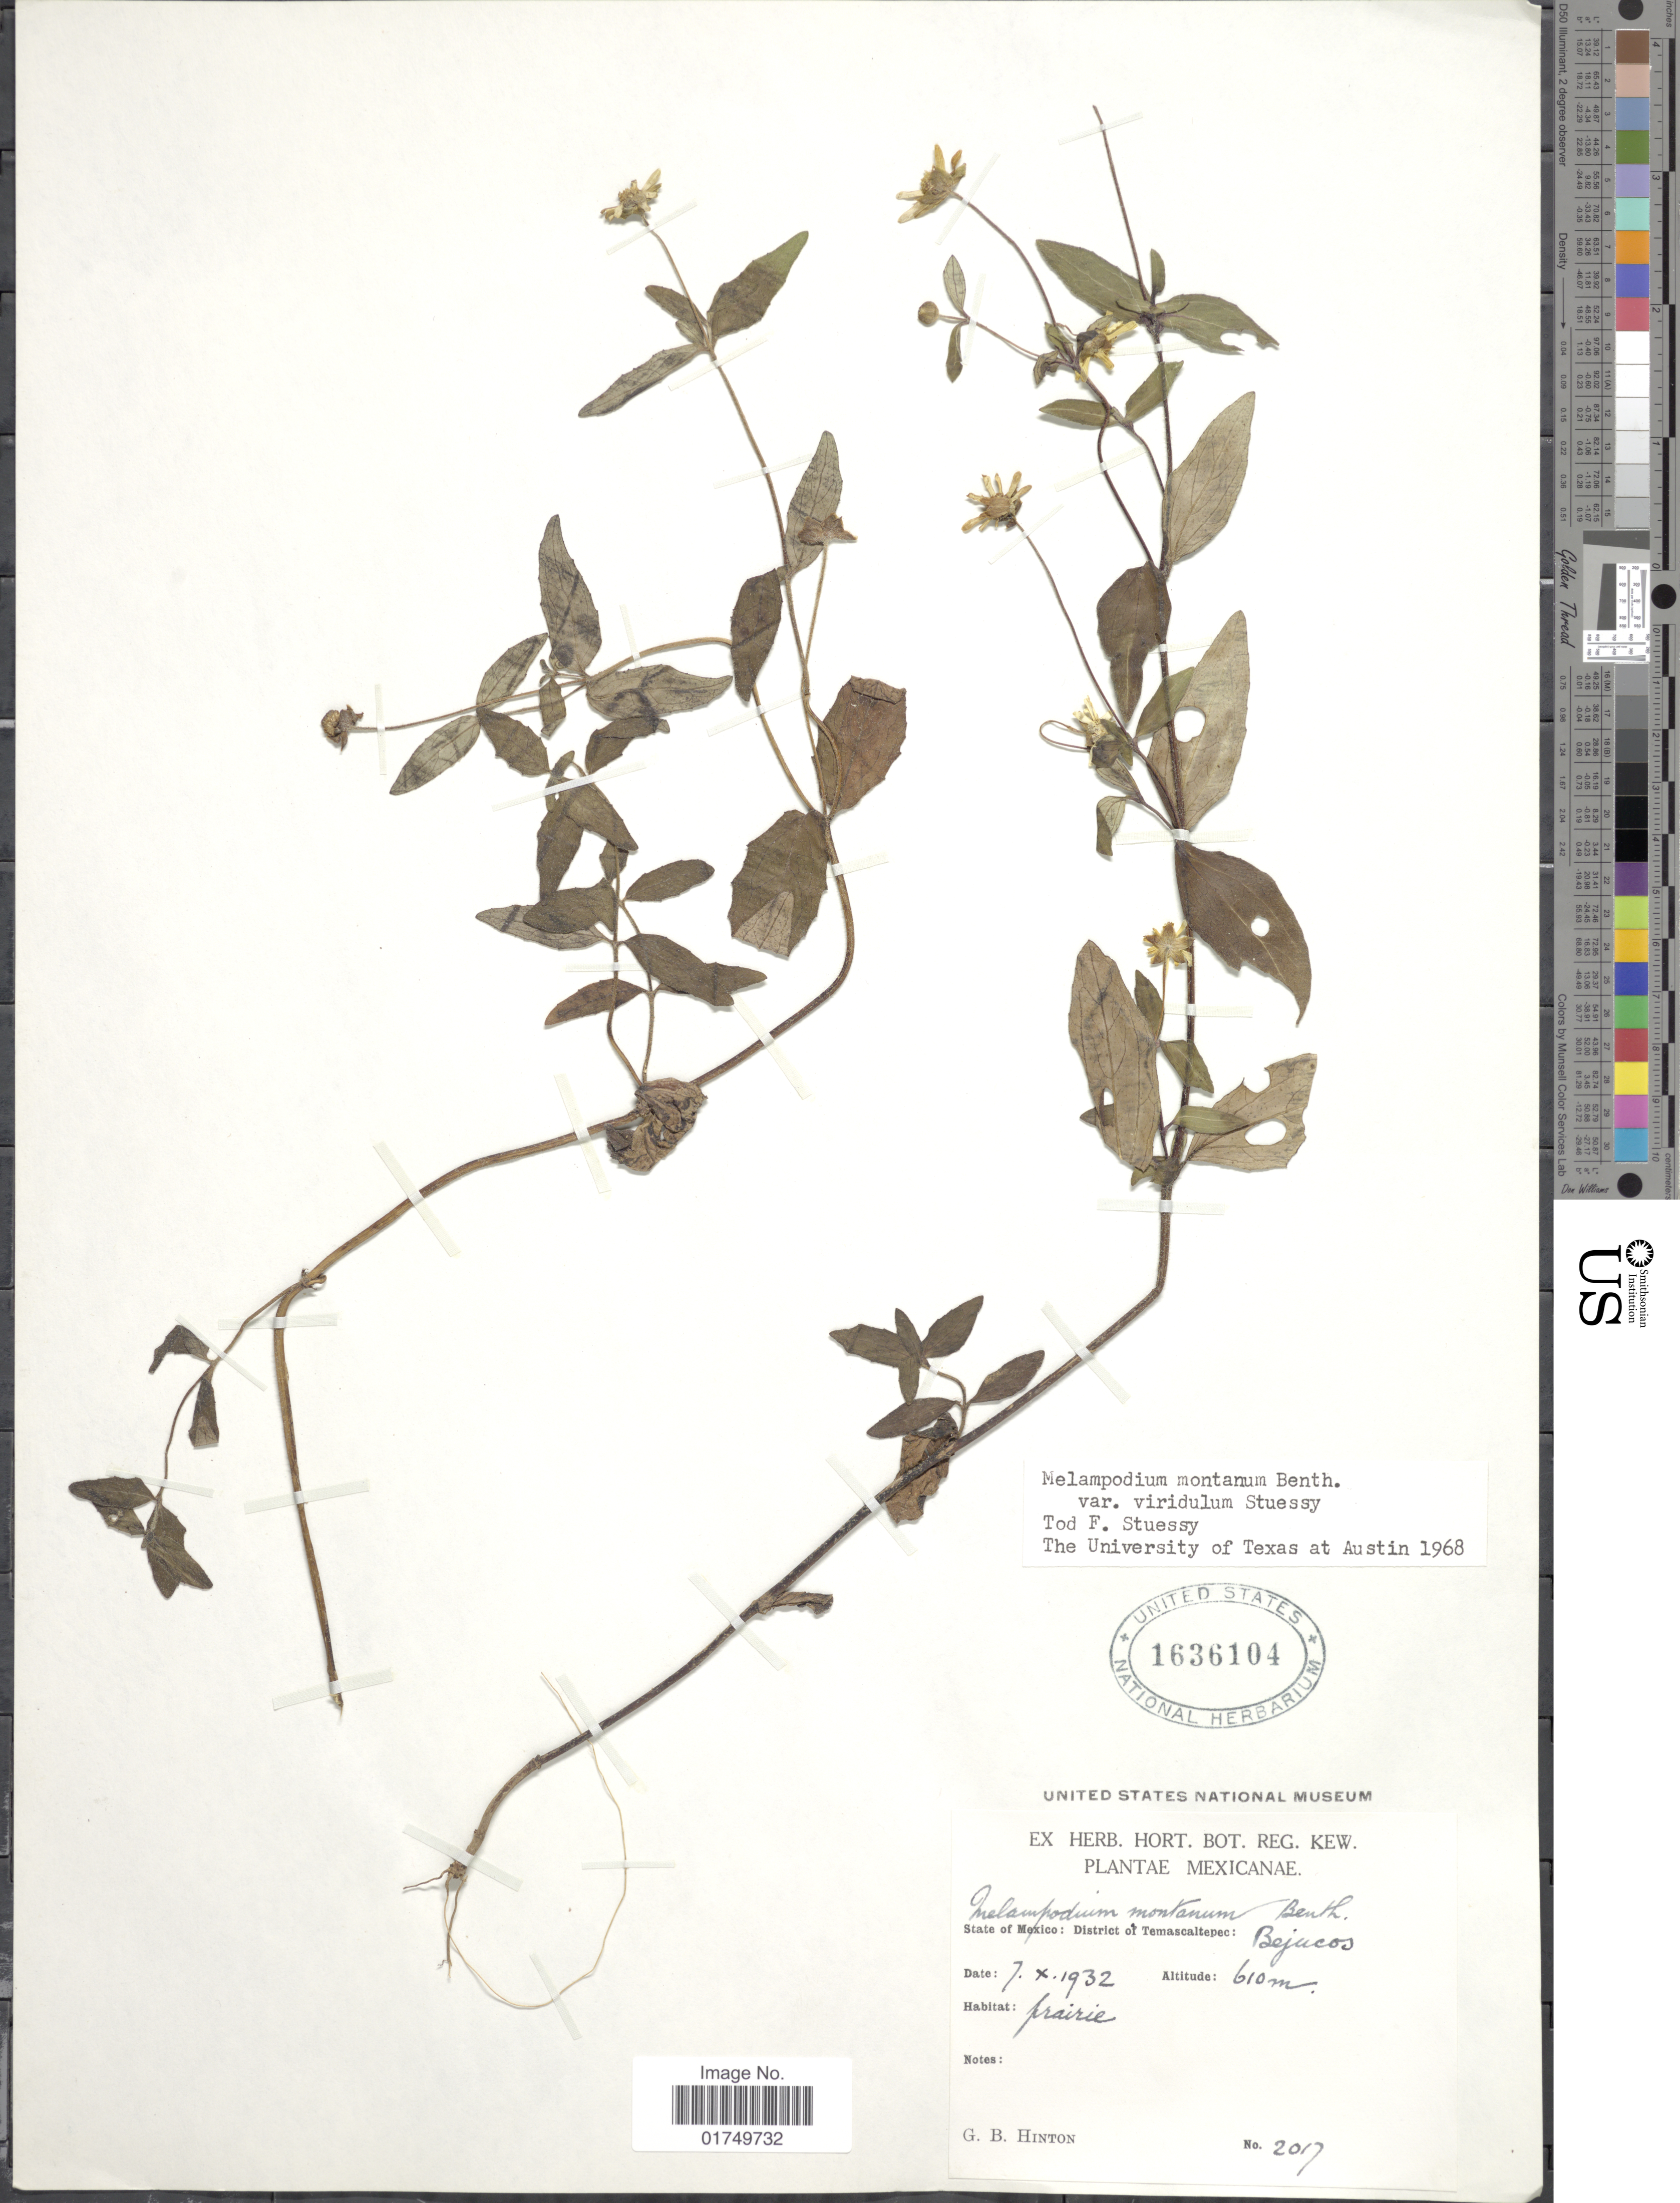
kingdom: Plantae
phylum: Tracheophyta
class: Magnoliopsida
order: Asterales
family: Asteraceae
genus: Melampodium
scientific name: Melampodium montanum var. viridulum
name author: Stuessy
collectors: G. B. Hinton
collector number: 2017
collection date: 1932-10-07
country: Mexico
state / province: México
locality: District of Temascaltepec. Bejucos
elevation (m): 610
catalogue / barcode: US 1636104